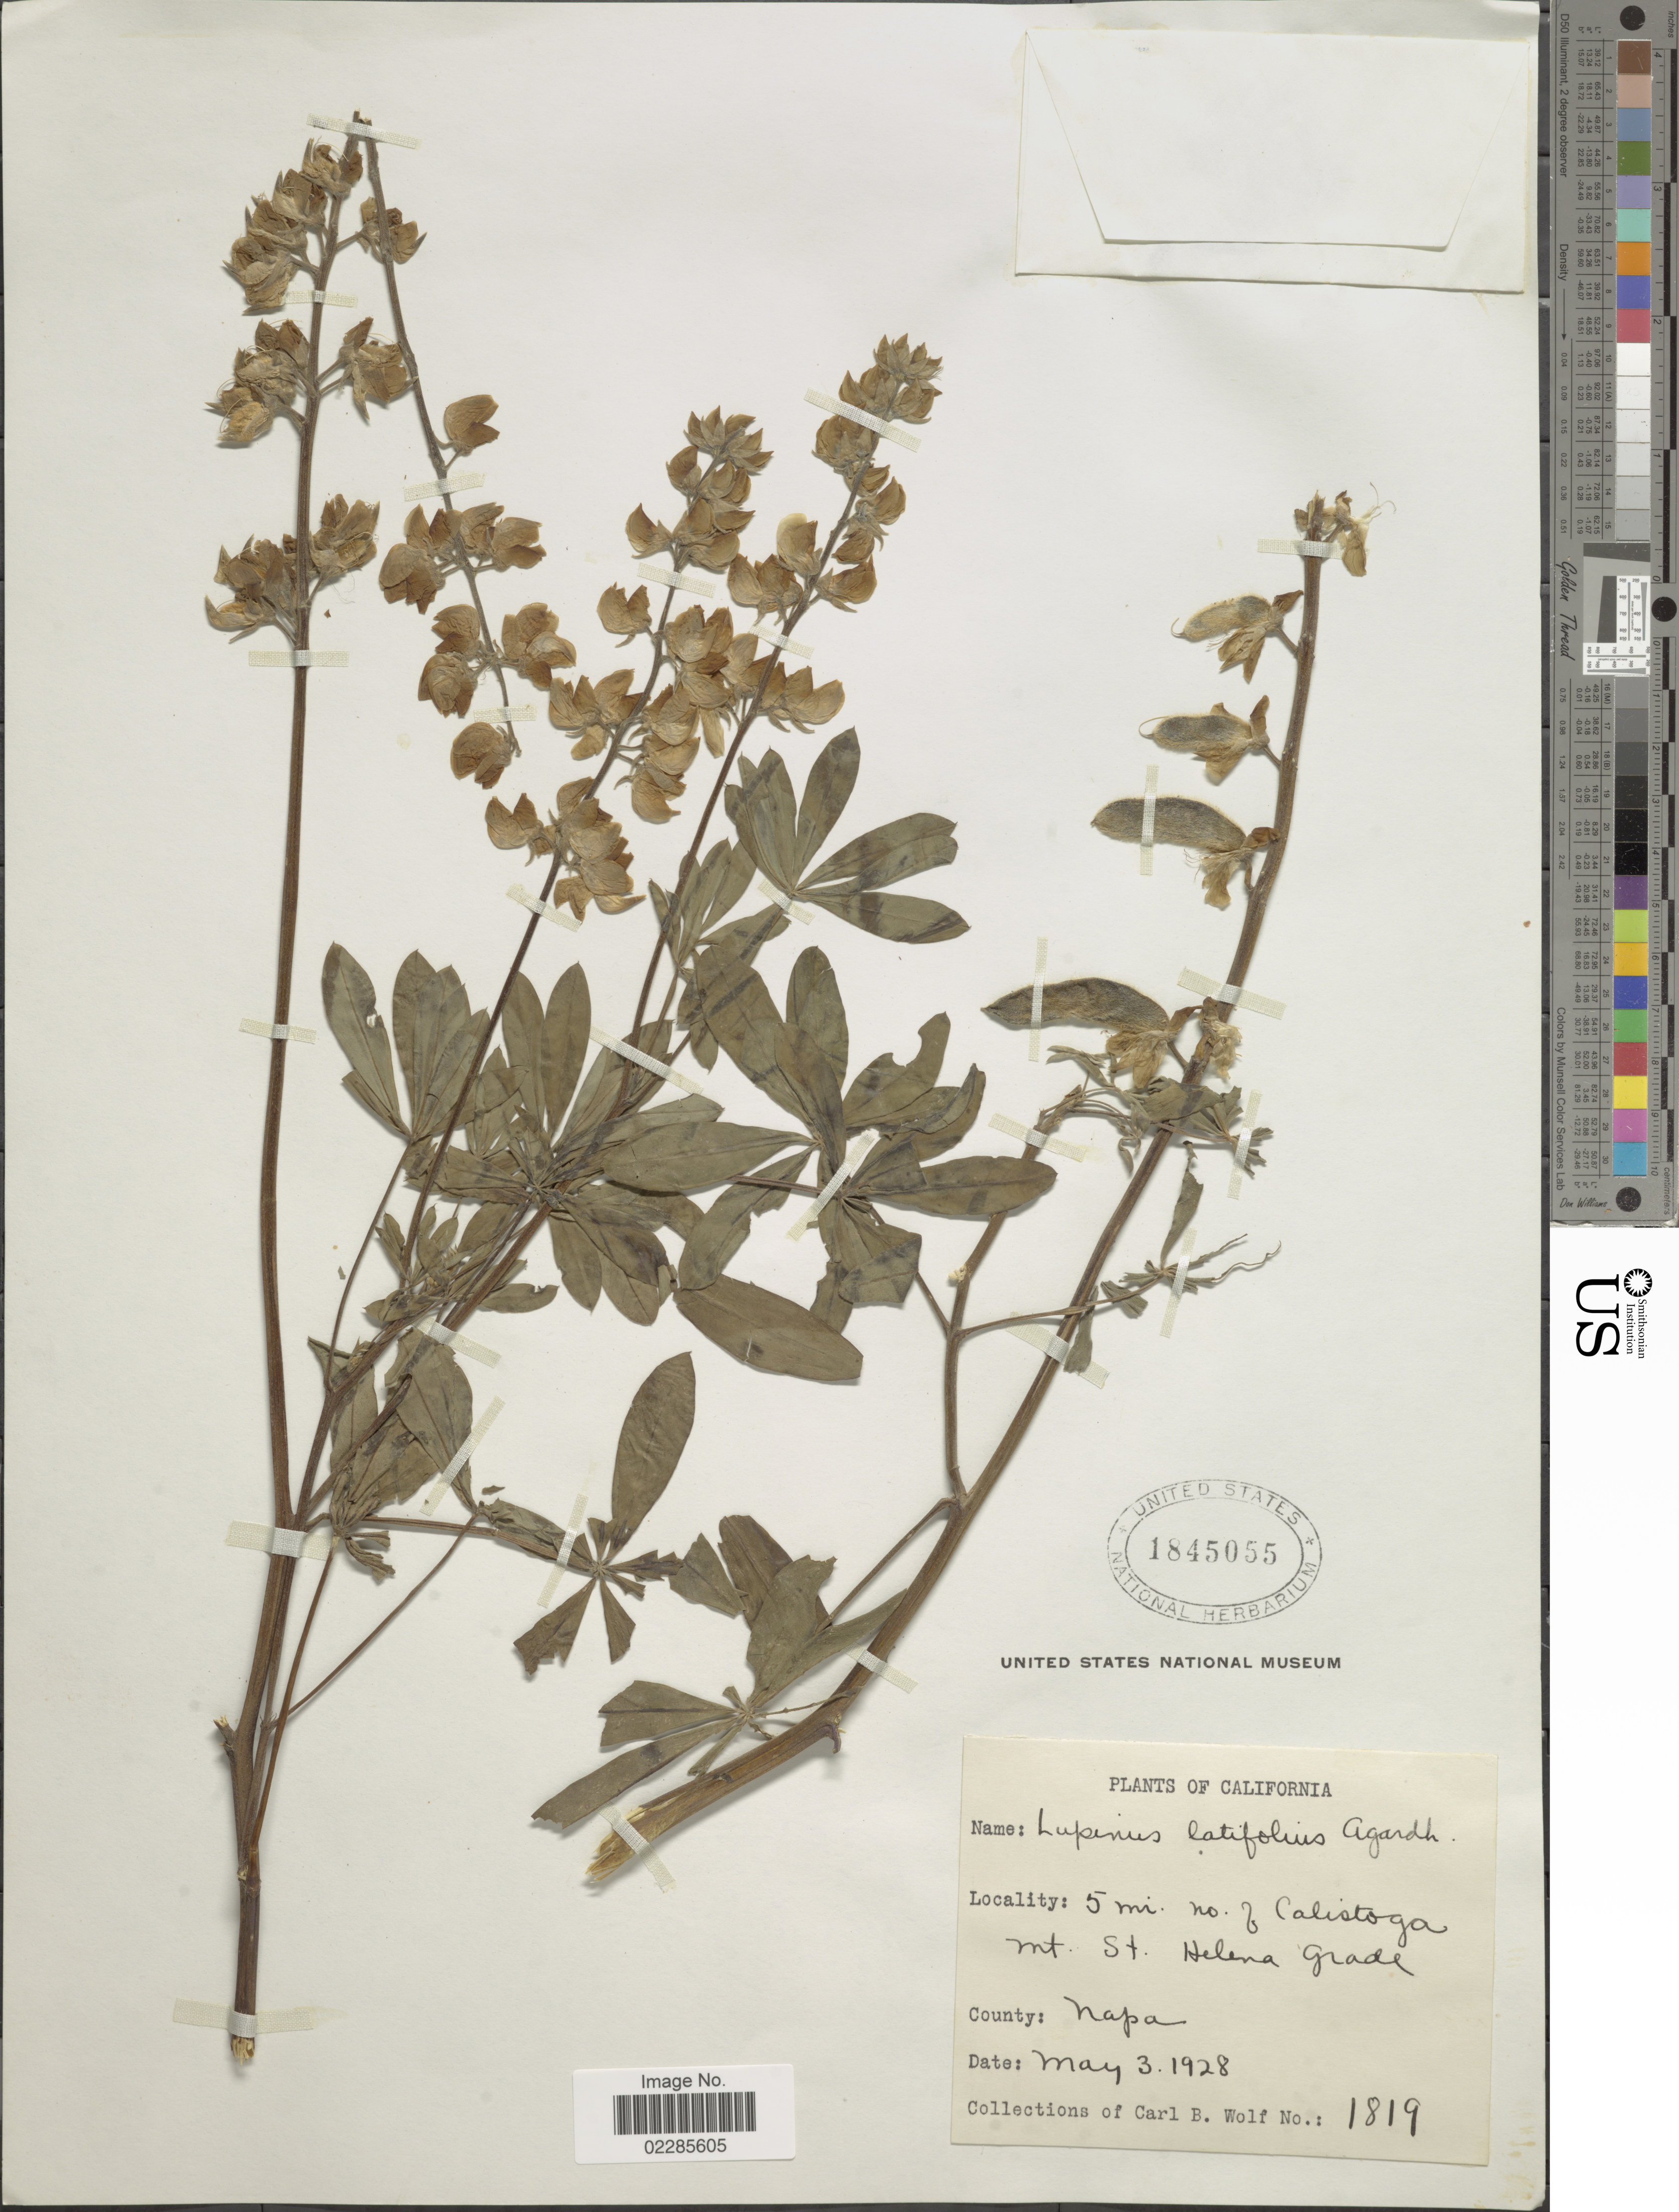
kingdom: Plantae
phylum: Tracheophyta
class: Magnoliopsida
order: Fabales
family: Fabaceae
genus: Lupinus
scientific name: Lupinus latifolius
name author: Lindl. ex J. Agardh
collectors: C. B. Wolf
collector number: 1819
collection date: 1928-05-03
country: United States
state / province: California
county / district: Napa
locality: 5 mi no f Calistoga mt St Helena gradem County: Napa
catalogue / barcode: US 1845055